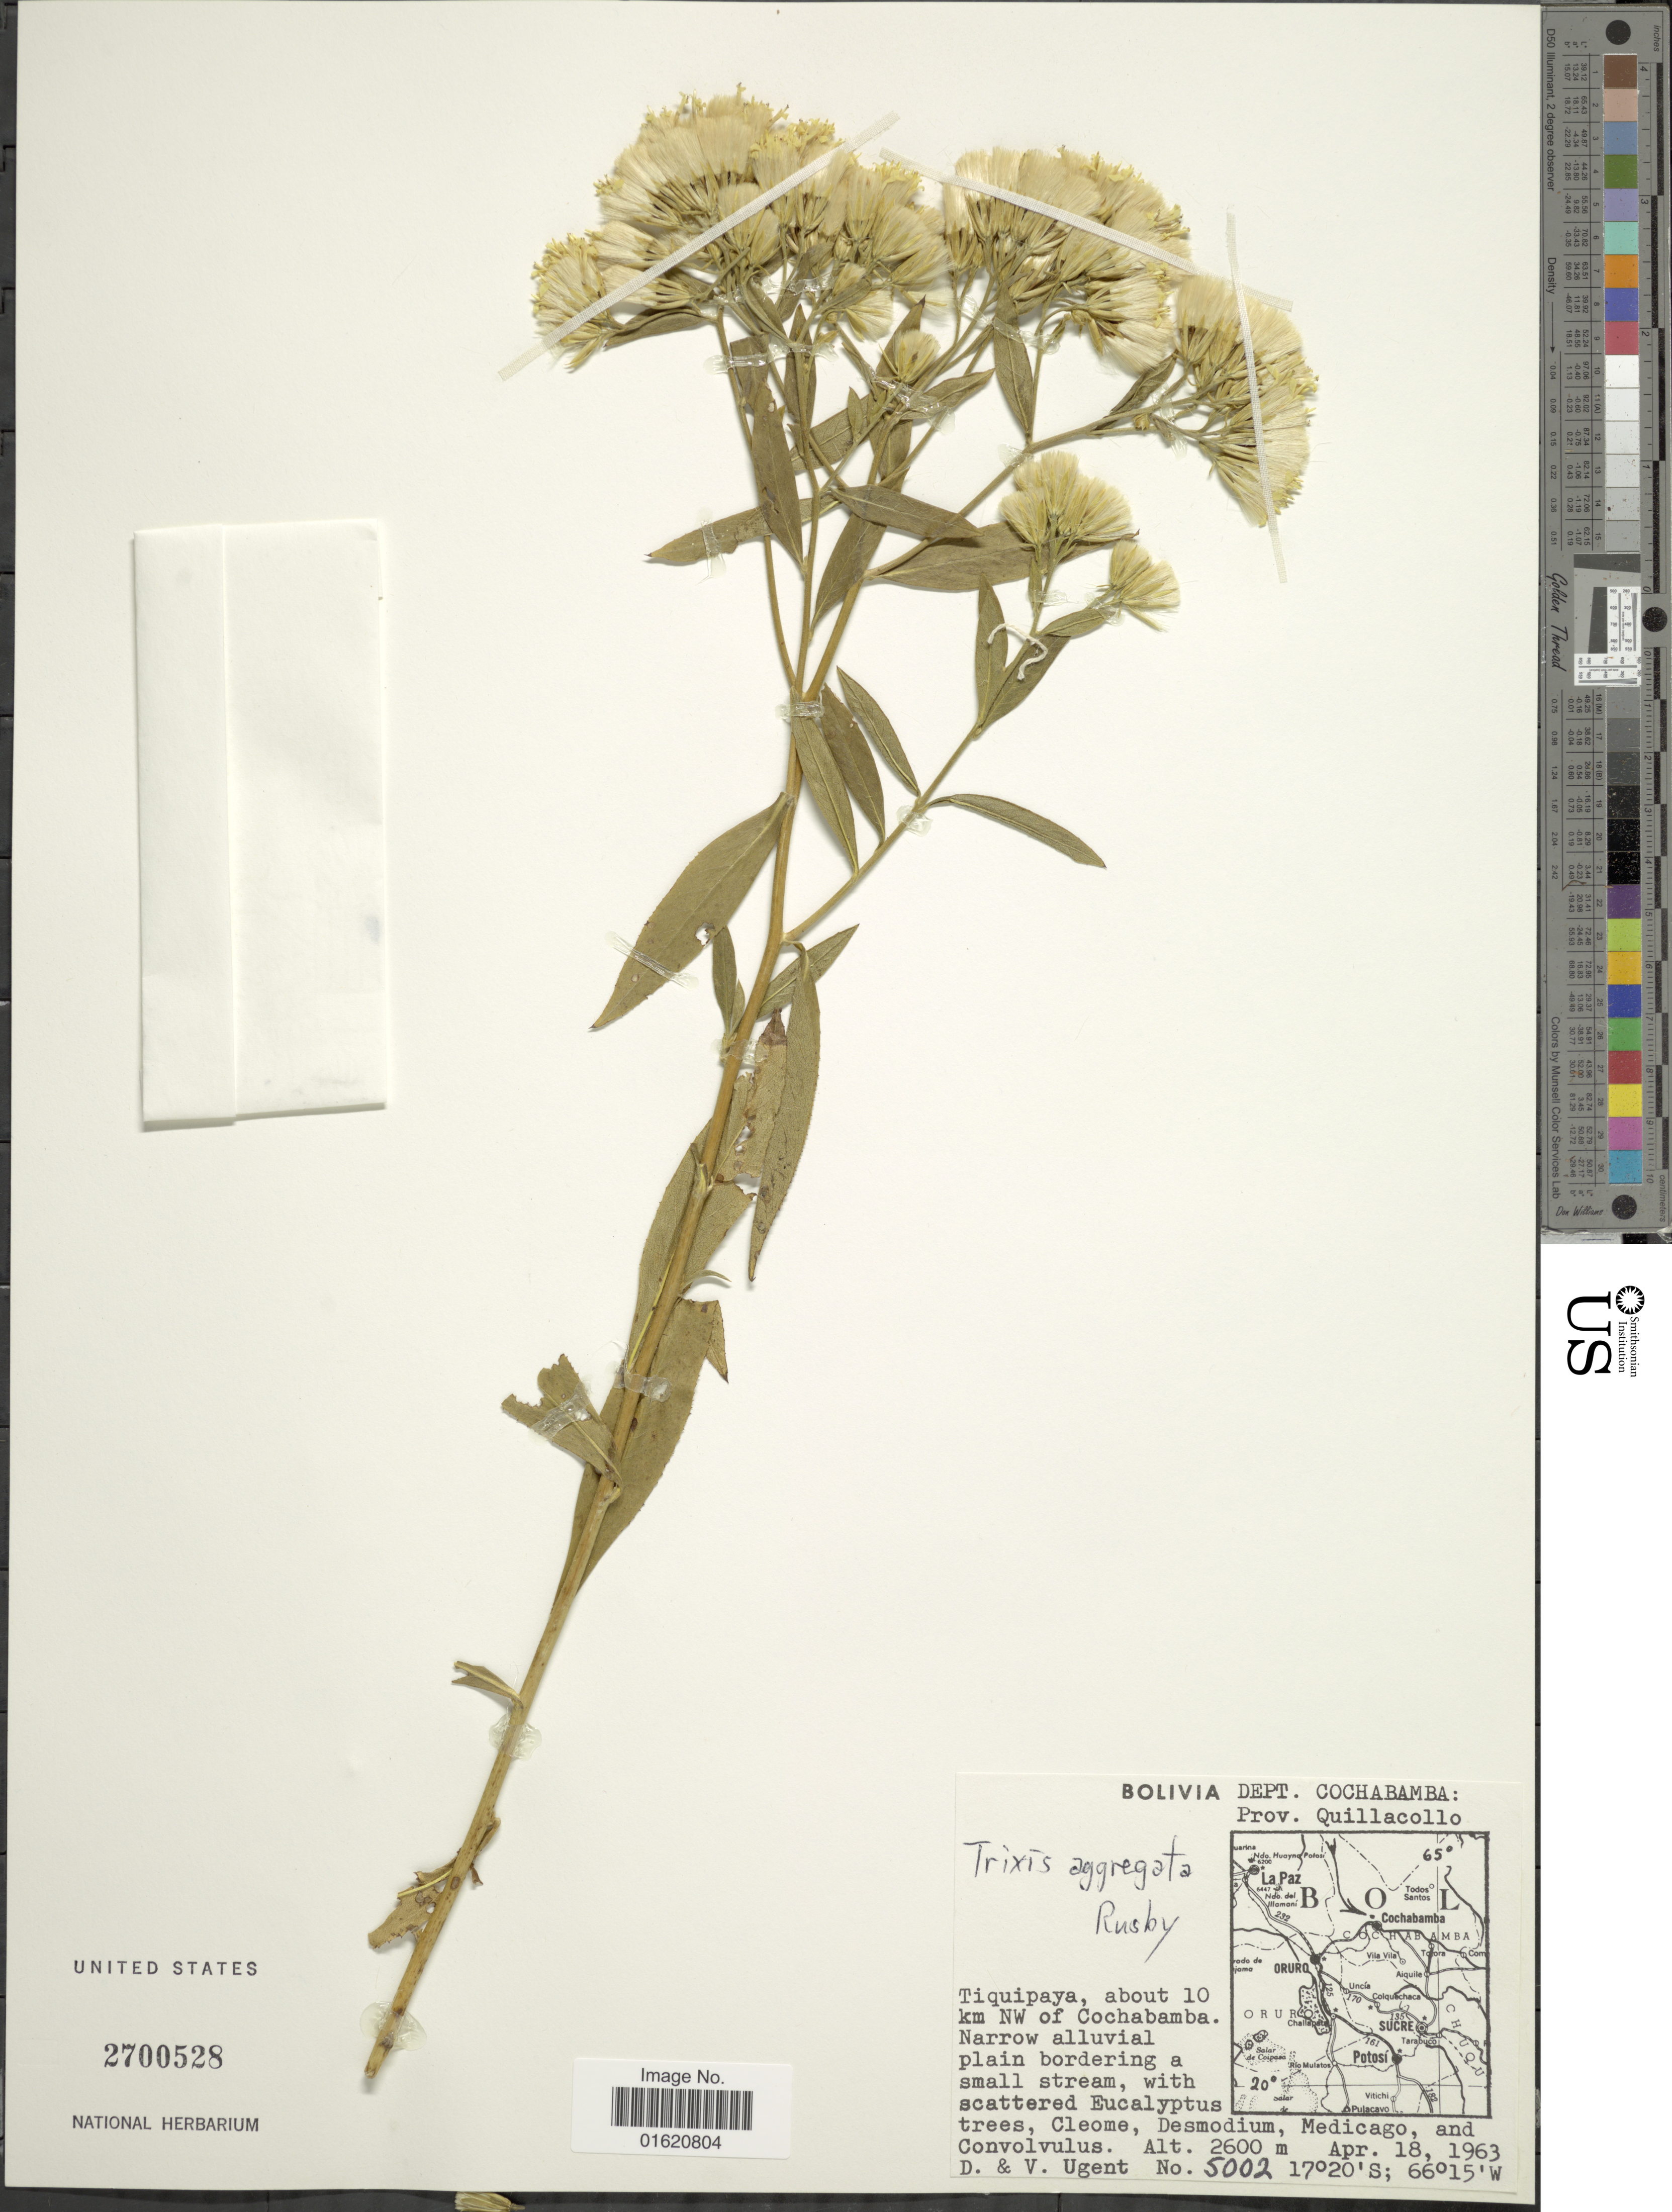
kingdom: Plantae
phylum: Tracheophyta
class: Magnoliopsida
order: Asterales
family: Asteraceae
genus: Trixis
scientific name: Trixis aggregata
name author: Rusby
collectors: D. Ugent & V. Ugent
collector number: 5002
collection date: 1963-04-18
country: Bolivia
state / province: Cochabamba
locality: Prov. Quillacollo, Tiquipaya, about 10 km NW of Cochabamba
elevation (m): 2600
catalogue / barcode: US 2700528